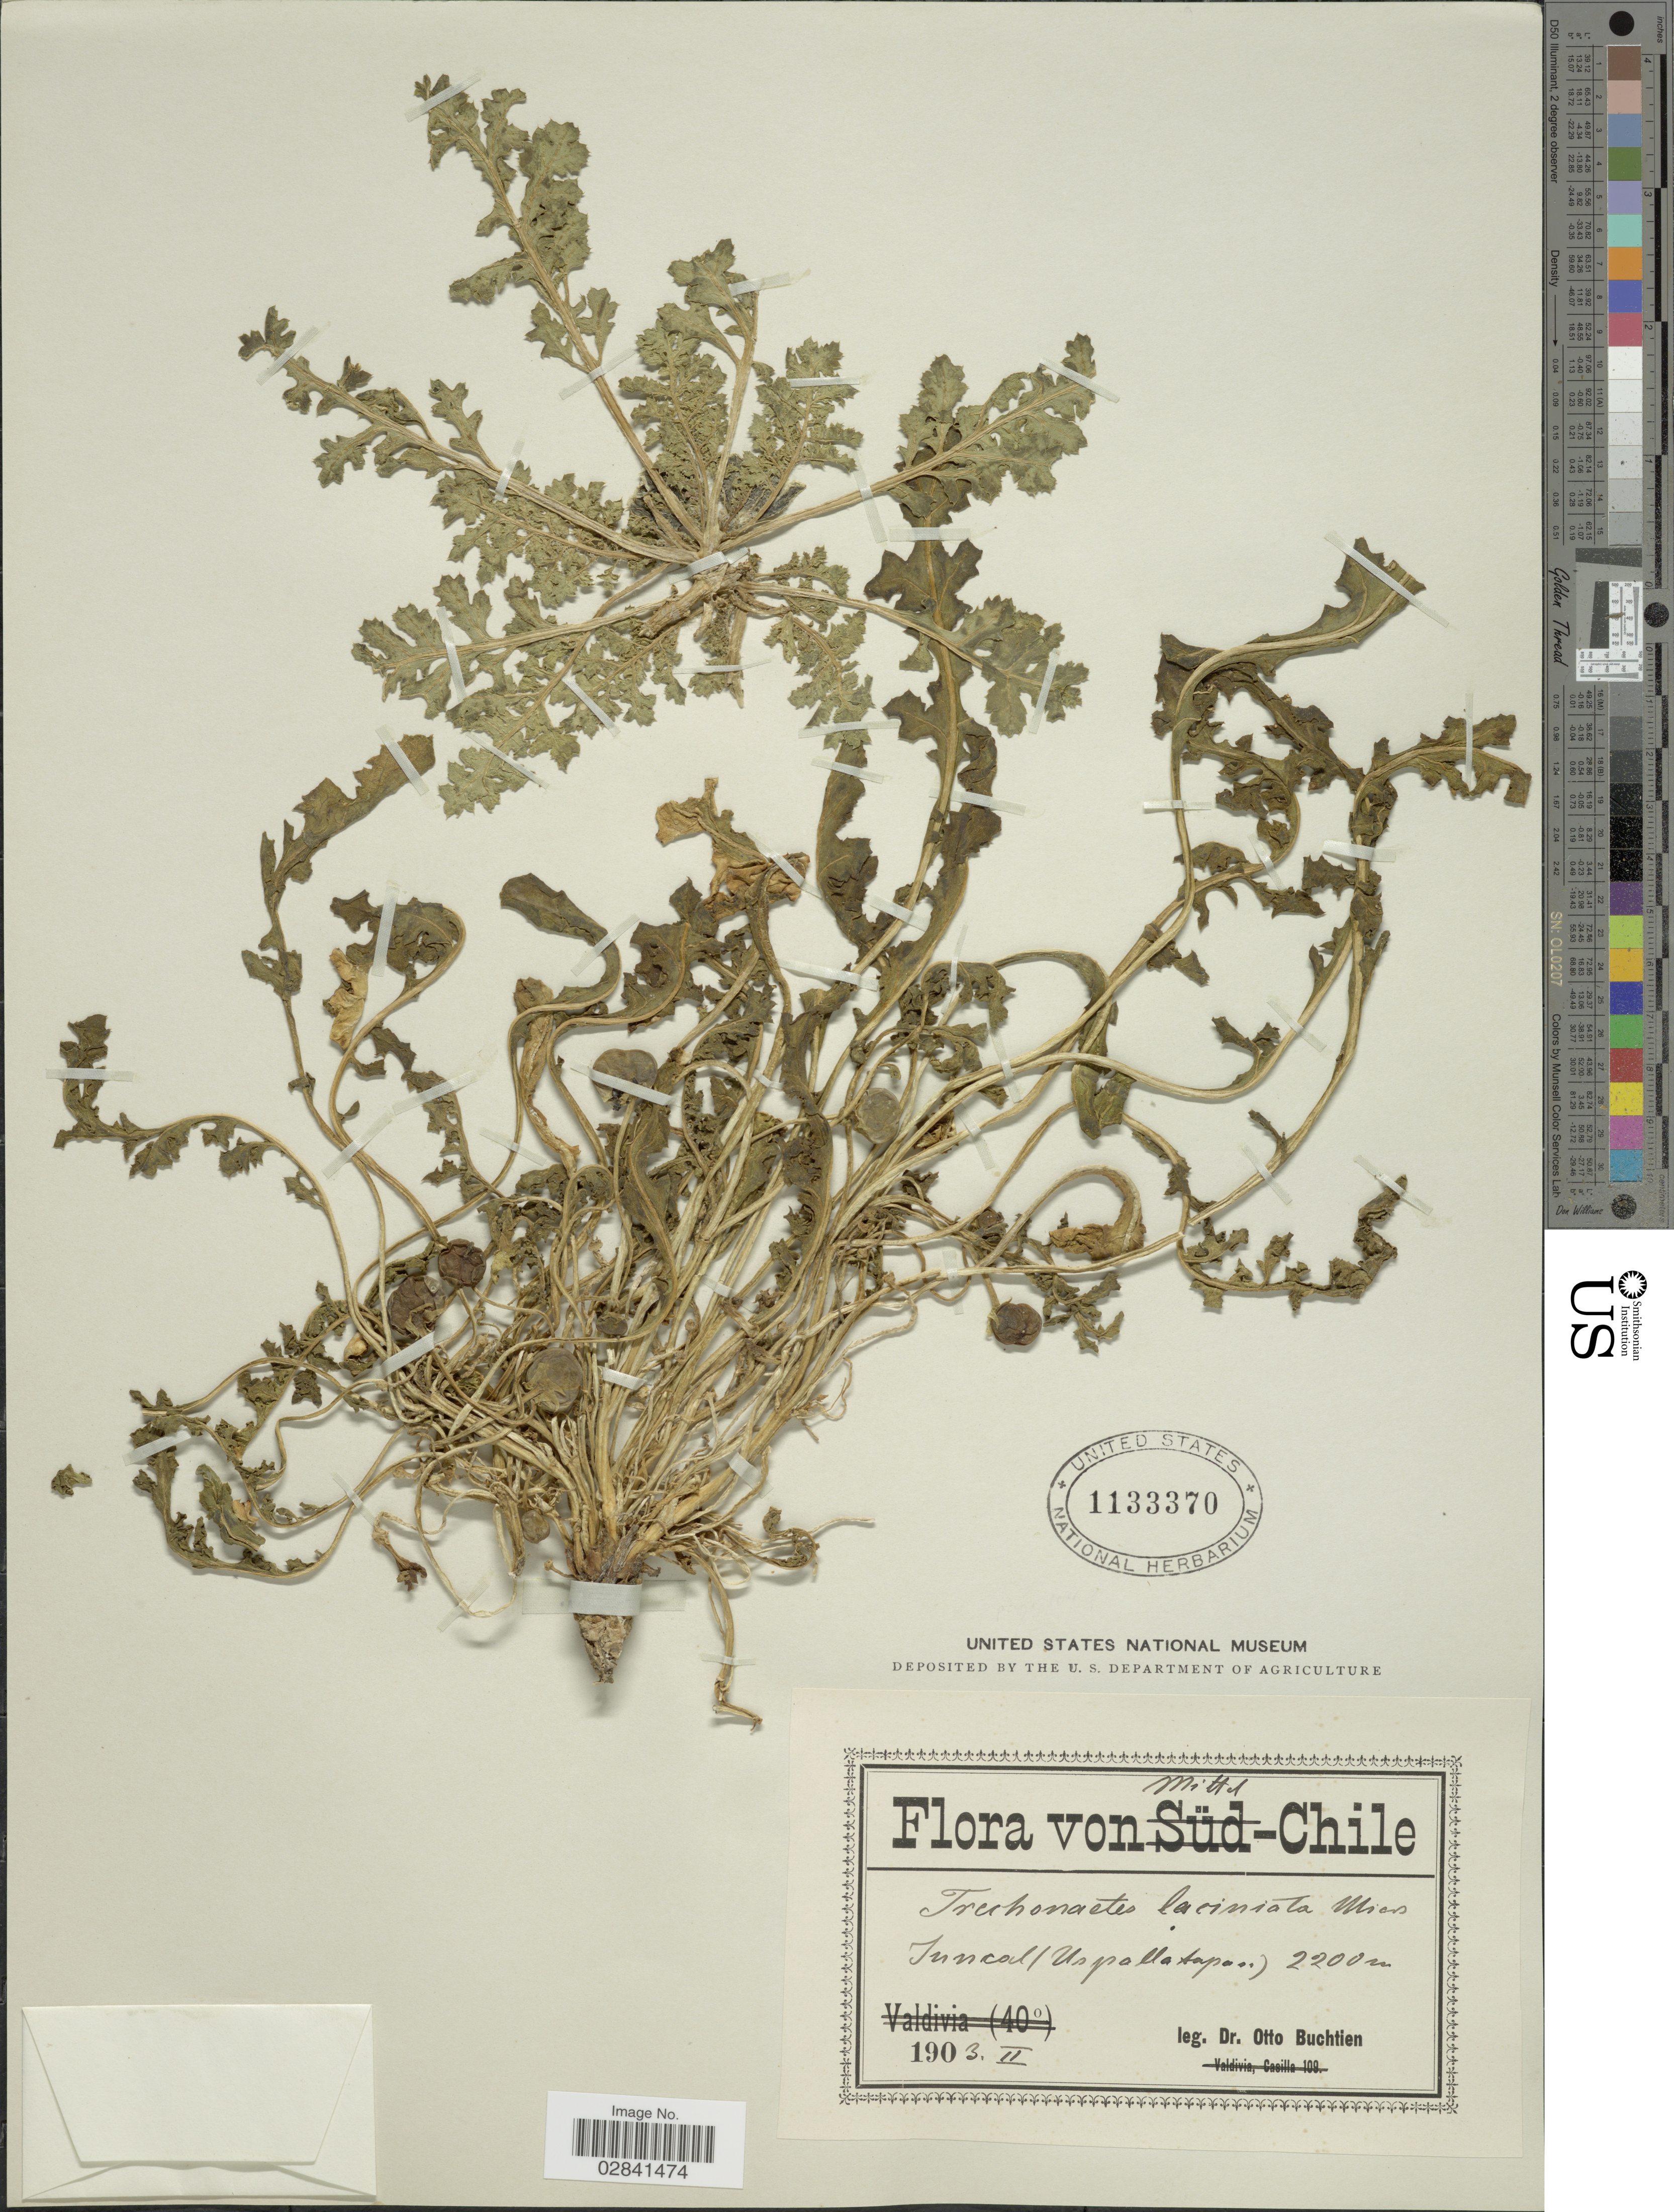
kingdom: Plantae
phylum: Tracheophyta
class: Magnoliopsida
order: Solanales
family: Solanaceae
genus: Jaborosa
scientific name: Jaborosa laciniata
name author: (Miers) Hunz.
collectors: O. Buchtien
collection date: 1903-02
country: Chile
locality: Mittel-Chile. Tuncal (Uspallatapan).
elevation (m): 2200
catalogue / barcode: US 1133370